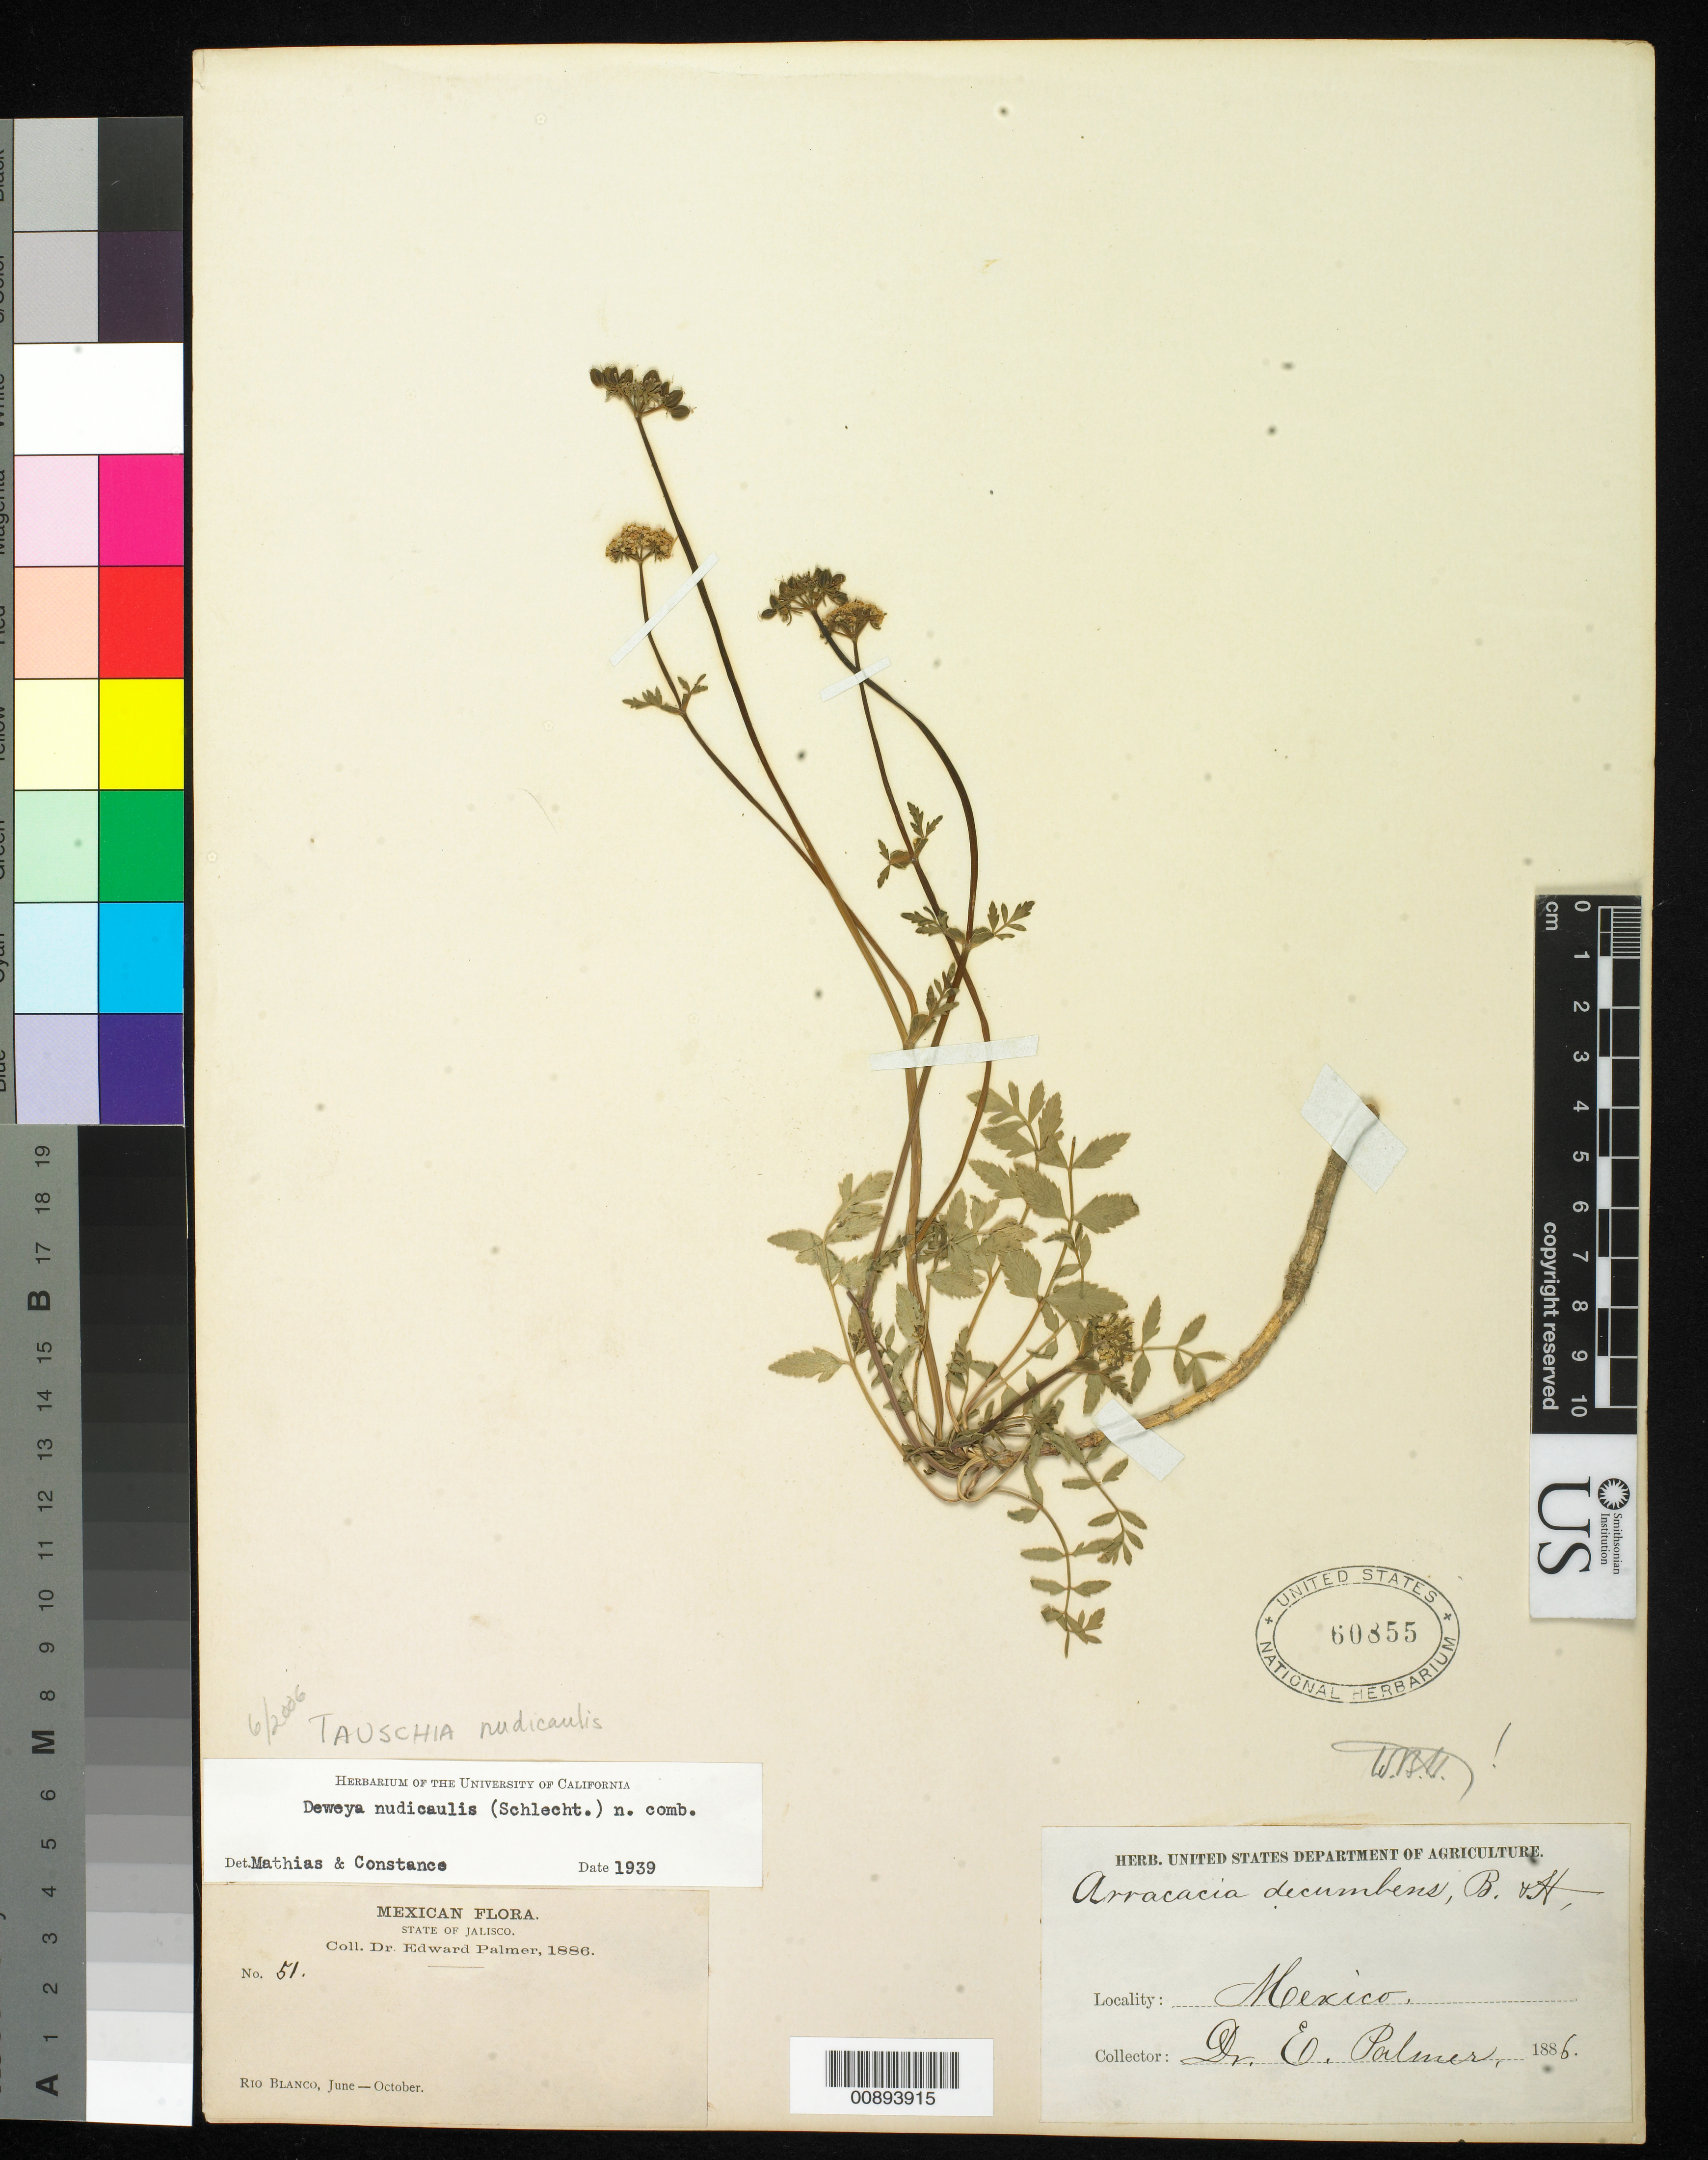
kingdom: Plantae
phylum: Tracheophyta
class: Magnoliopsida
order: Apiales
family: Apiaceae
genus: Tauschia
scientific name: Tauschia nudicaulis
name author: Schltdl.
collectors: E. Palmer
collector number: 51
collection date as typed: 1886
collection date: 1886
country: Mexico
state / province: Jalisco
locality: Río Blanco, Jalisco.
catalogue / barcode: US 60855